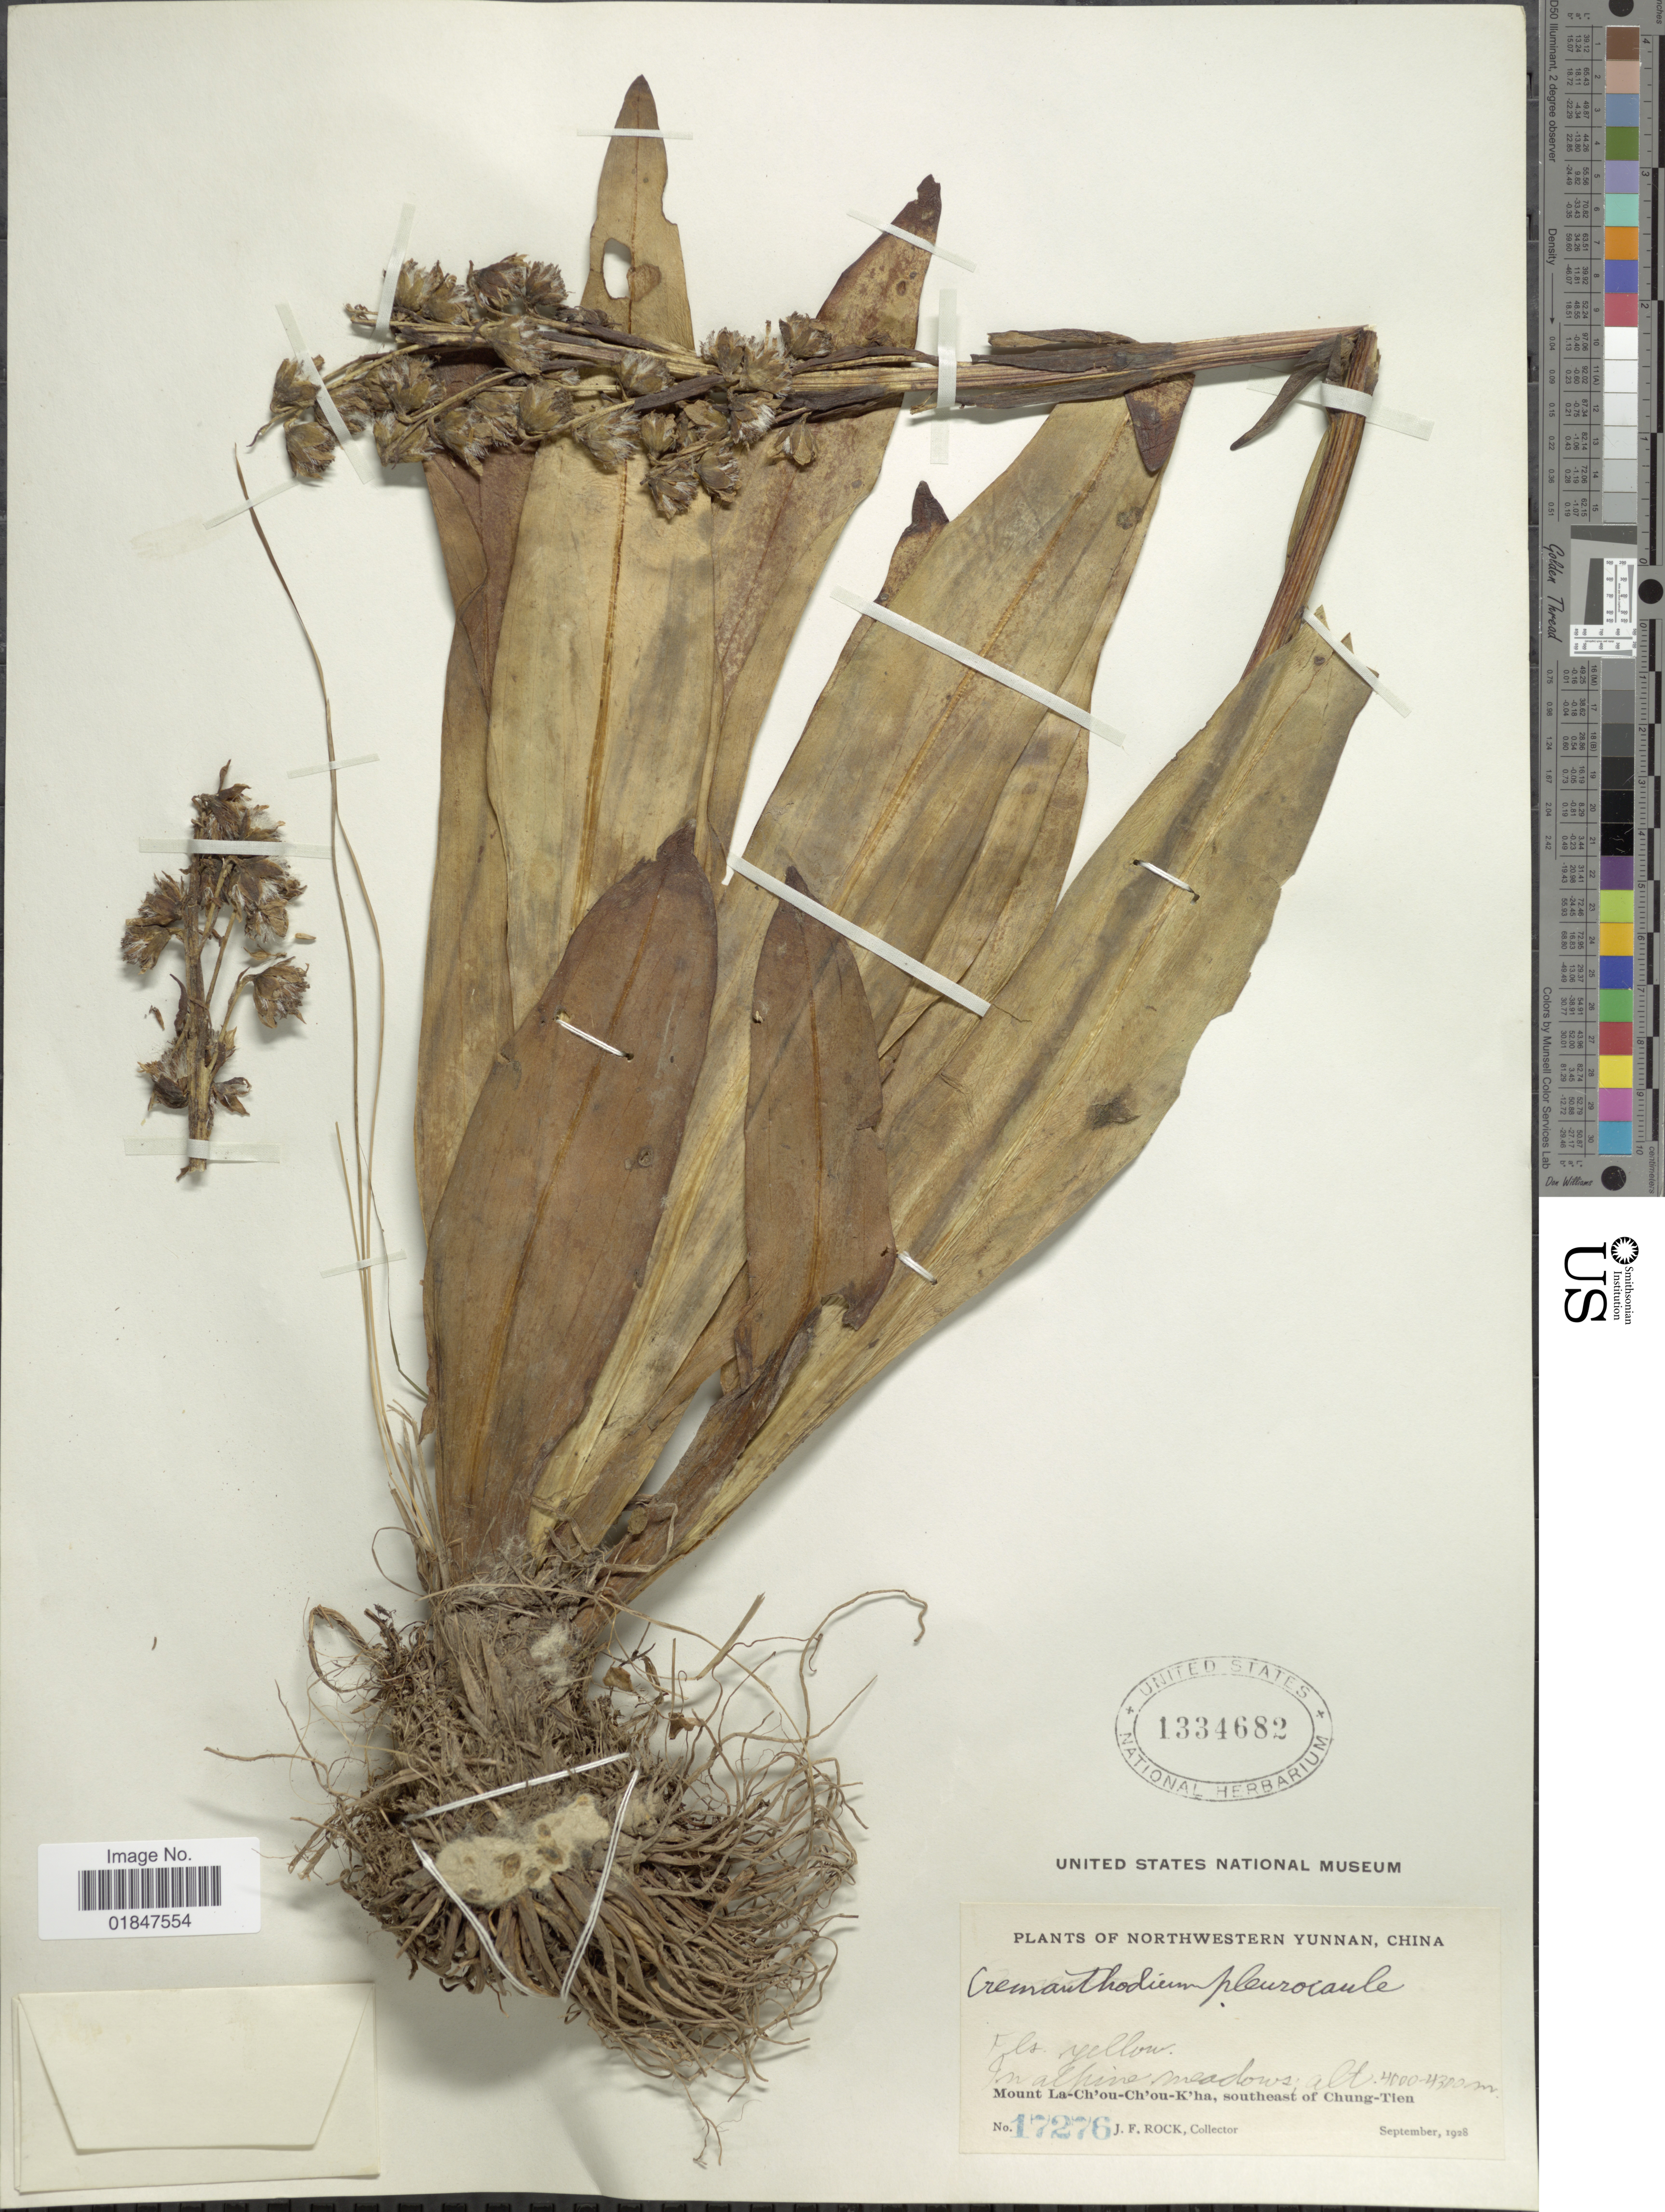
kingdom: Plantae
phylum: Tracheophyta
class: Magnoliopsida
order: Asterales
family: Asteraceae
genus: Ligularia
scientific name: Ligularia pleurocaulis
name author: (Franch.) Hand.-Mazz.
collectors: J. Rock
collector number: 17276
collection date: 1928-09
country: China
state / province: Yunnan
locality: Northwestern Yunnan, Mount La-Ch'ou-K'ha, southeast of Chung-Tien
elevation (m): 4000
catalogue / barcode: US 1334682